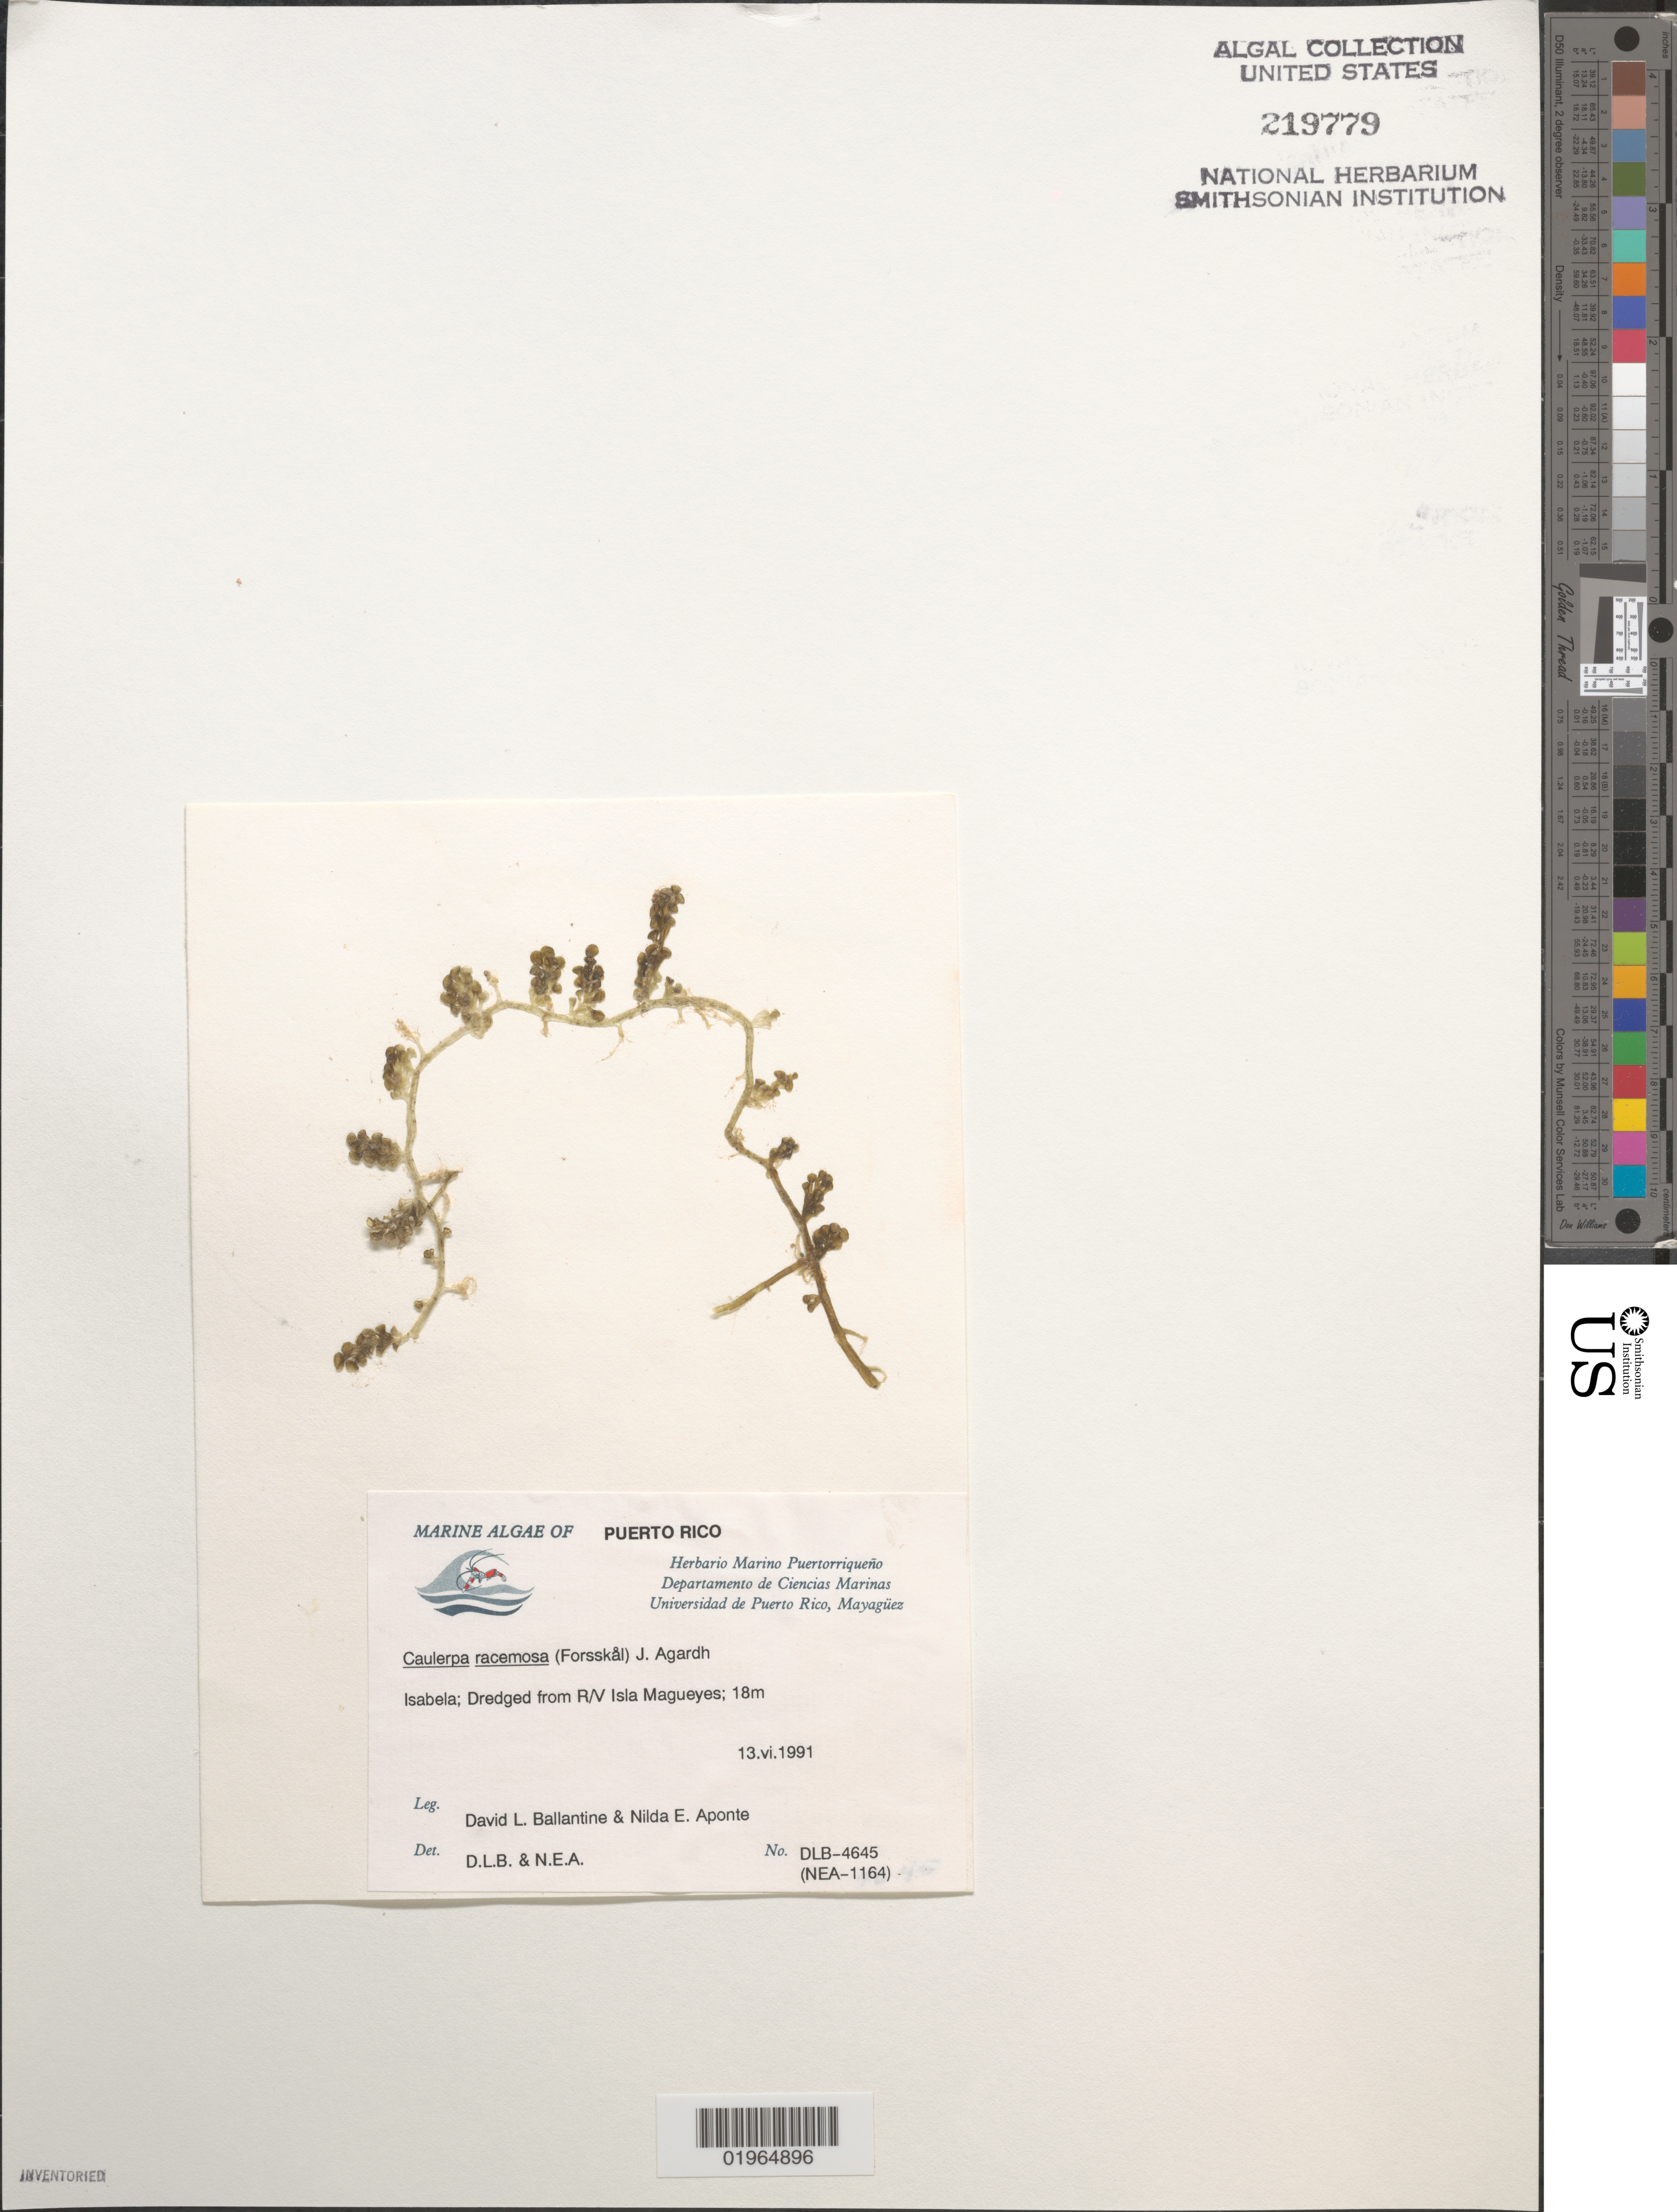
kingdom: Plantae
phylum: Chlorophyta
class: Ulvophyceae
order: Bryopsidales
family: Caulerpaceae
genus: Caulerpa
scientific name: Caulerpa racemosa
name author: (Forssk.) J. Agardh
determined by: Ballantine, D. L.; Aponte, N. E.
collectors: D.L. Ballantine & N. E. Aponte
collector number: DLB-4645, NEA-1164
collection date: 1991-06-13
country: Puerto Rico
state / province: Isabela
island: Isla Magueyes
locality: Dredged from R/V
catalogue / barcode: US 219779